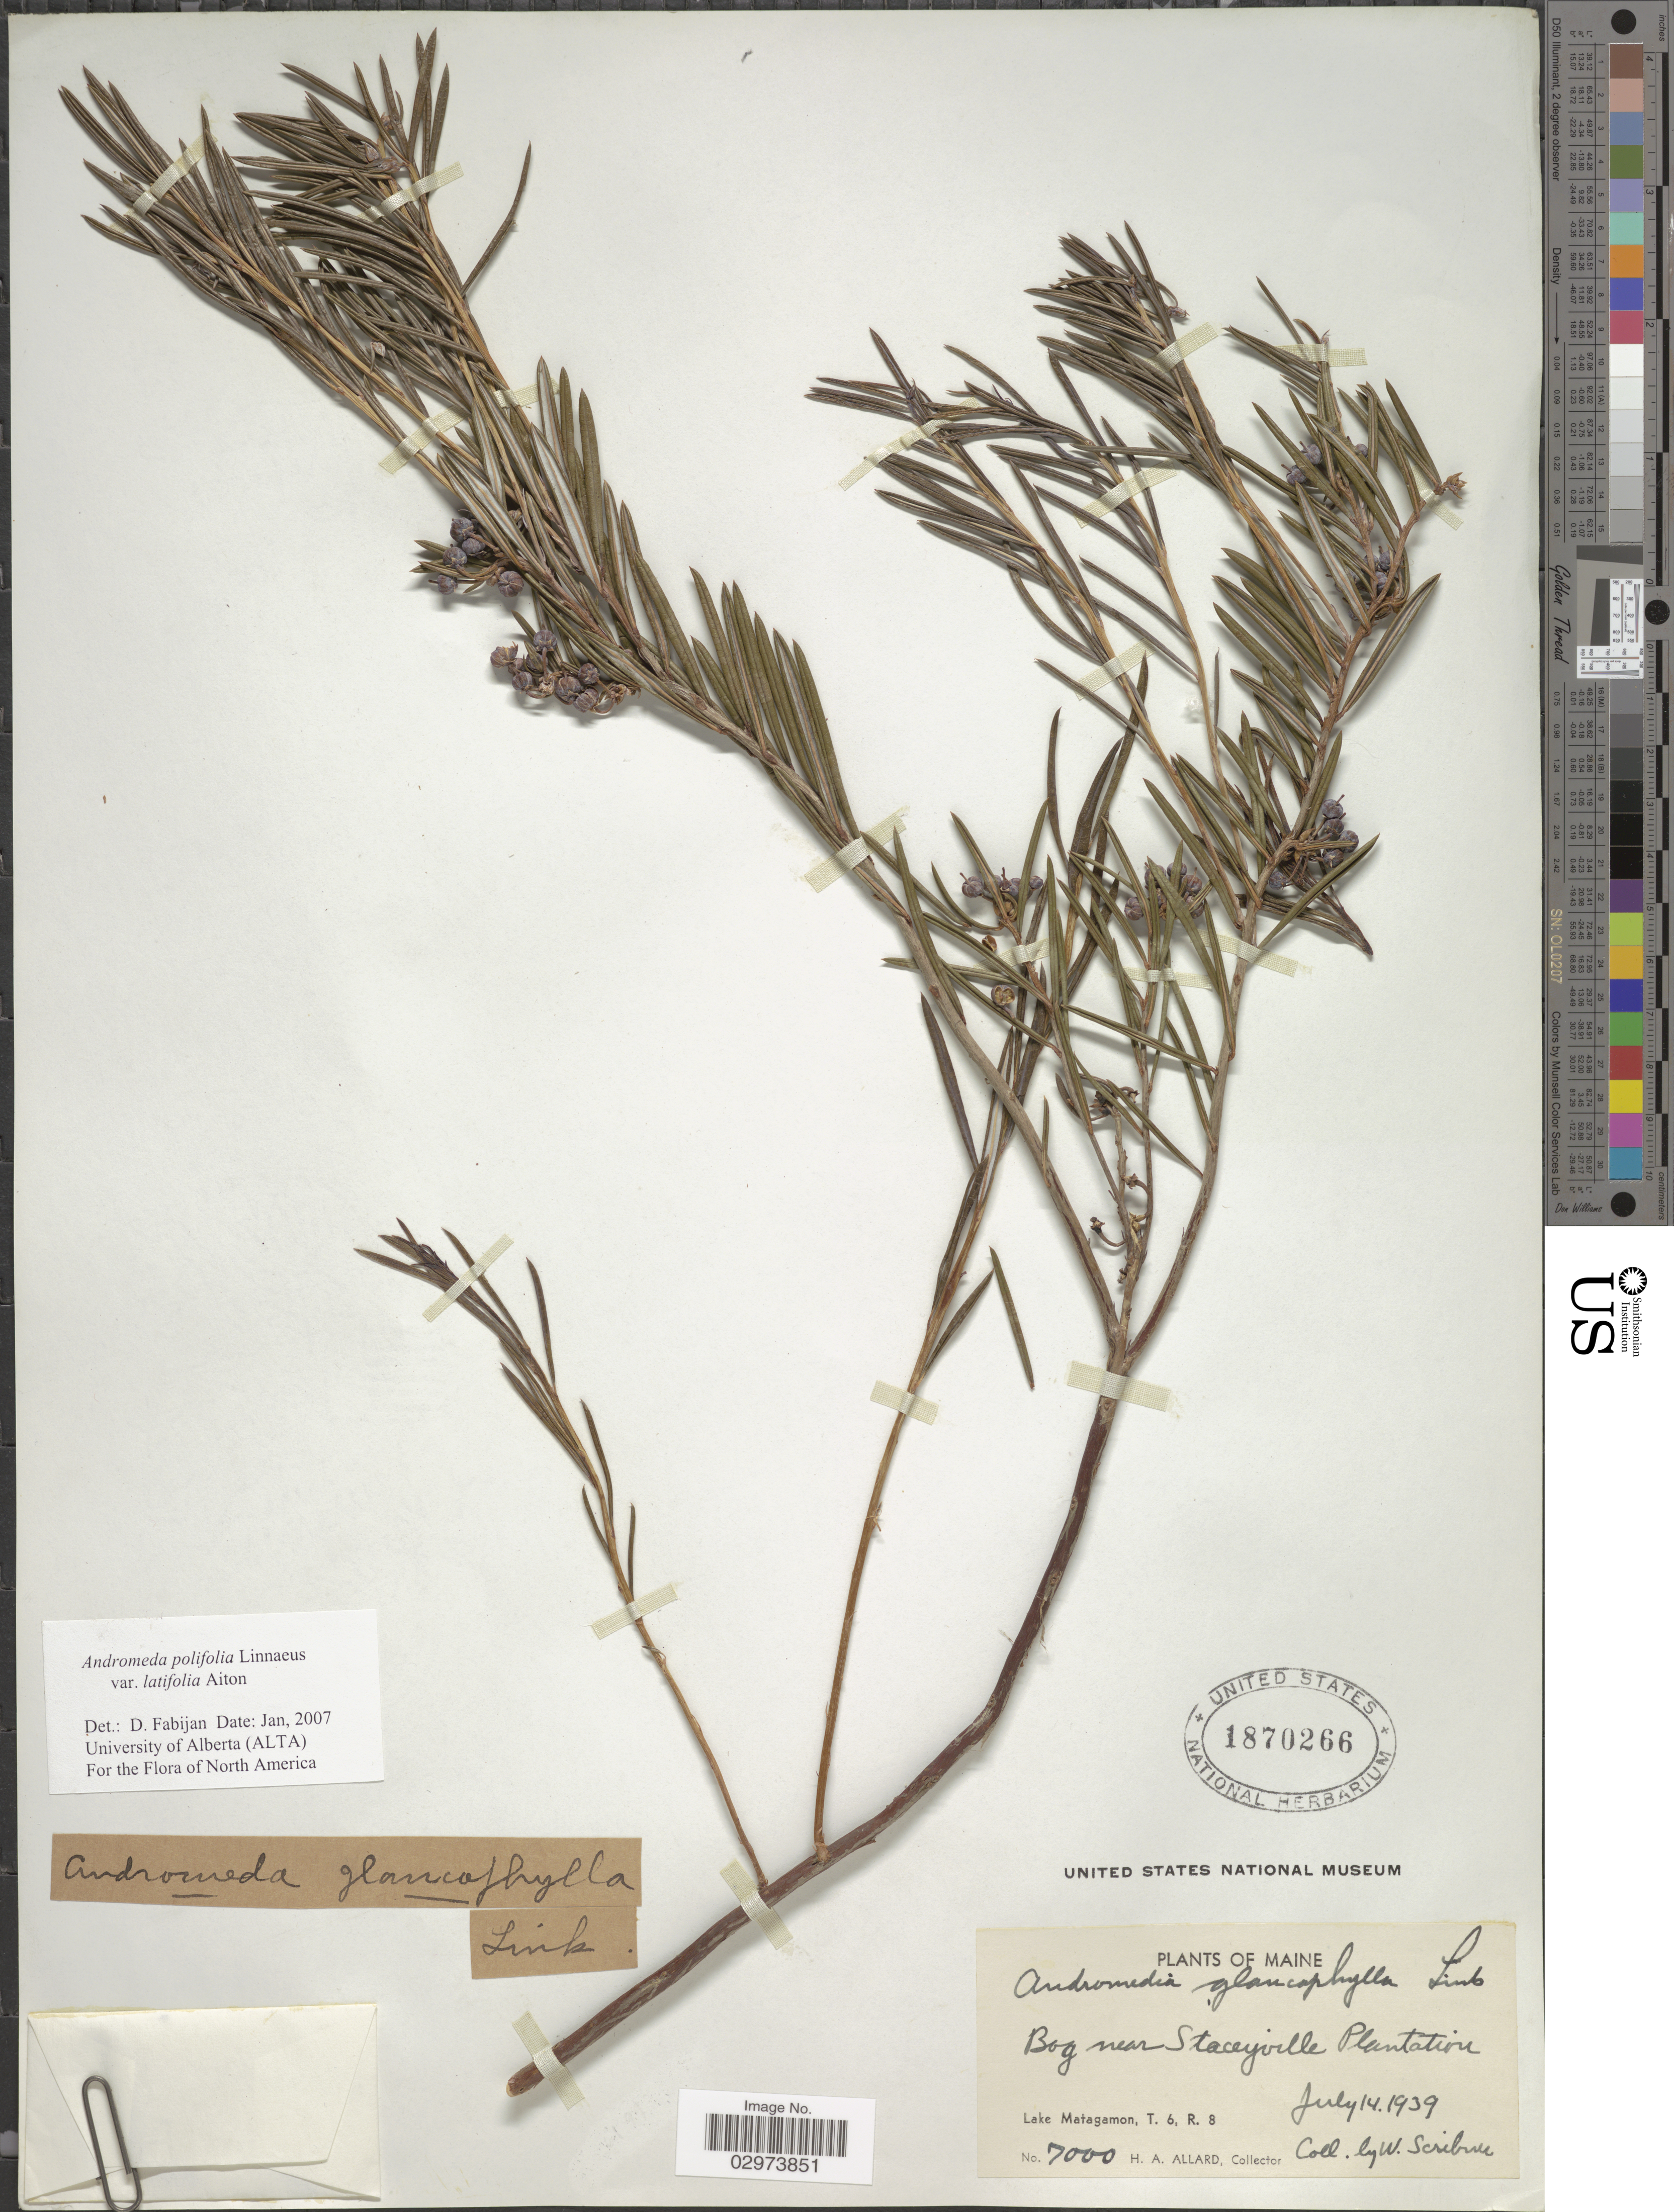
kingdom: Plantae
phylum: Tracheophyta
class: Magnoliopsida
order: Ericales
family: Ericaceae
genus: Andromeda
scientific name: Andromeda polifolia var. latifolia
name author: Aiton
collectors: H. A. Allard & G. Scribner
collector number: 7000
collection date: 1939-07-14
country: United States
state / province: Maine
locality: Bog near Staceyville Plantation. Lake Matagamon, T. 6, R. 8.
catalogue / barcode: US 1870266